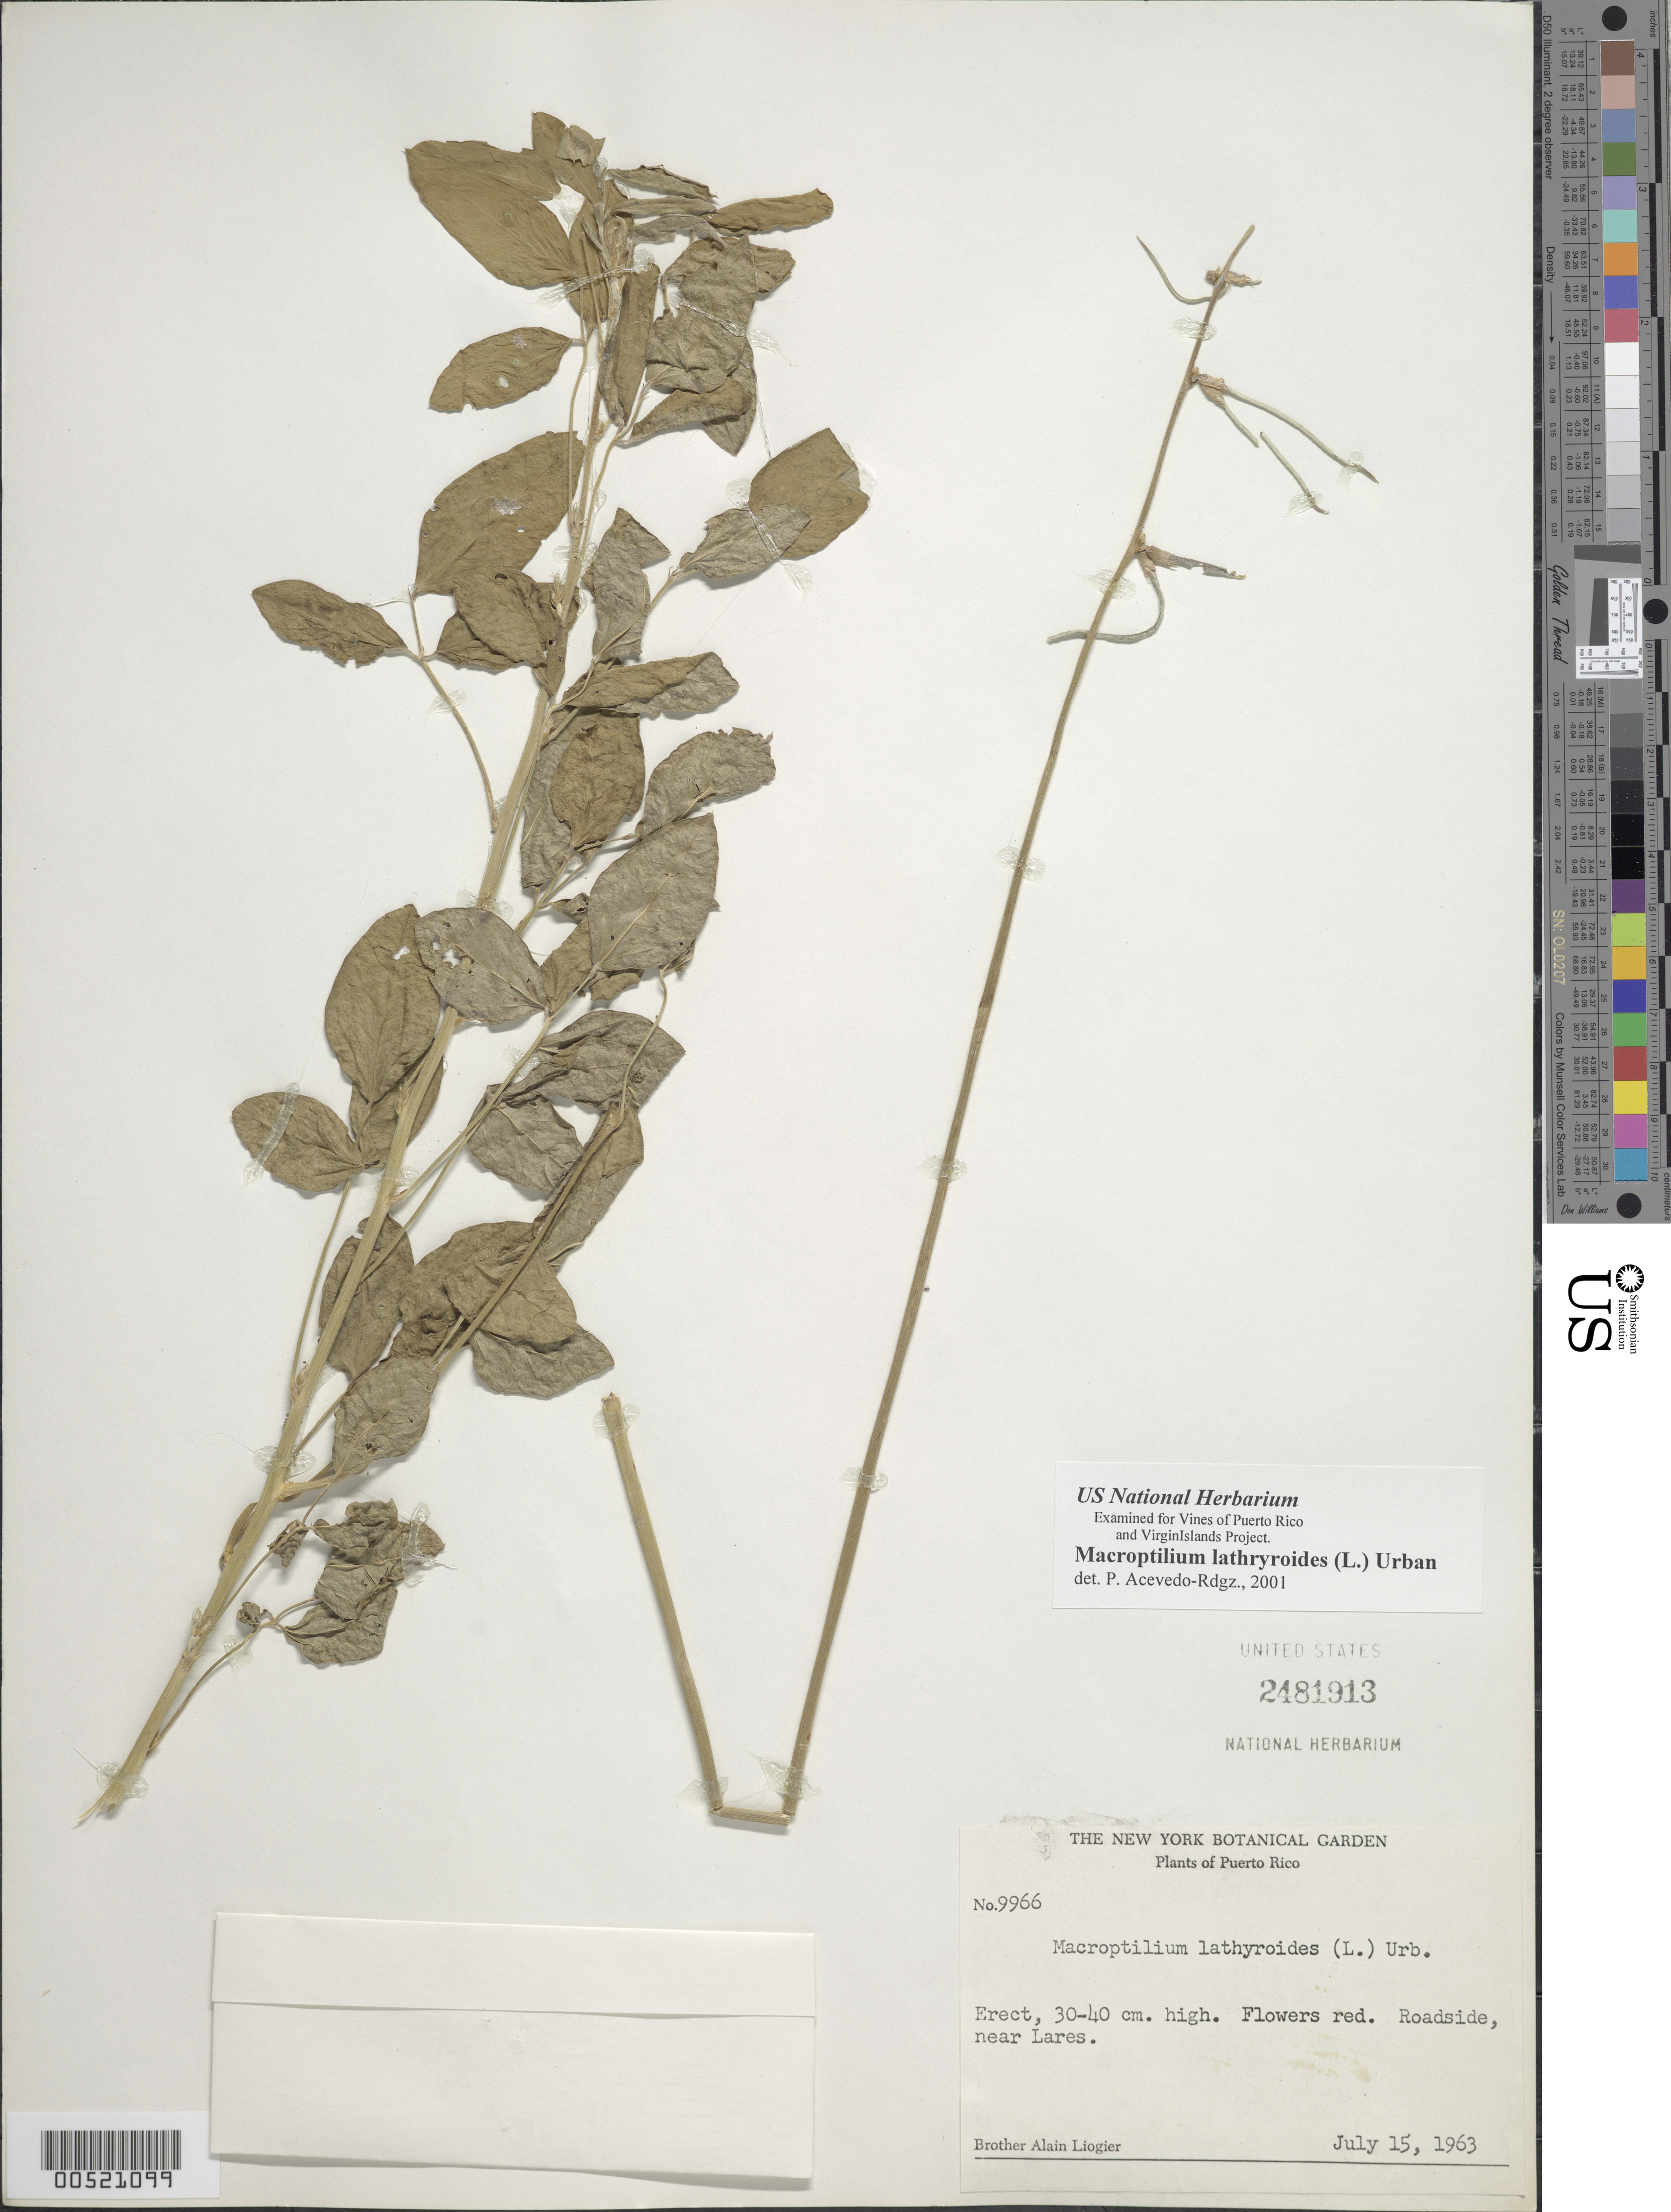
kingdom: Plantae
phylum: Tracheophyta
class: Magnoliopsida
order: Fabales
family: Fabaceae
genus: Macroptilium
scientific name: Macroptilium lathyroides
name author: (L.) Urb.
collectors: A. H. Liogier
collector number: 9966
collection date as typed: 15 Jul 1963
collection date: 1963-07-15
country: Puerto Rico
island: Greater Antilles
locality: near Lares. Roadside.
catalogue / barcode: US 2481913